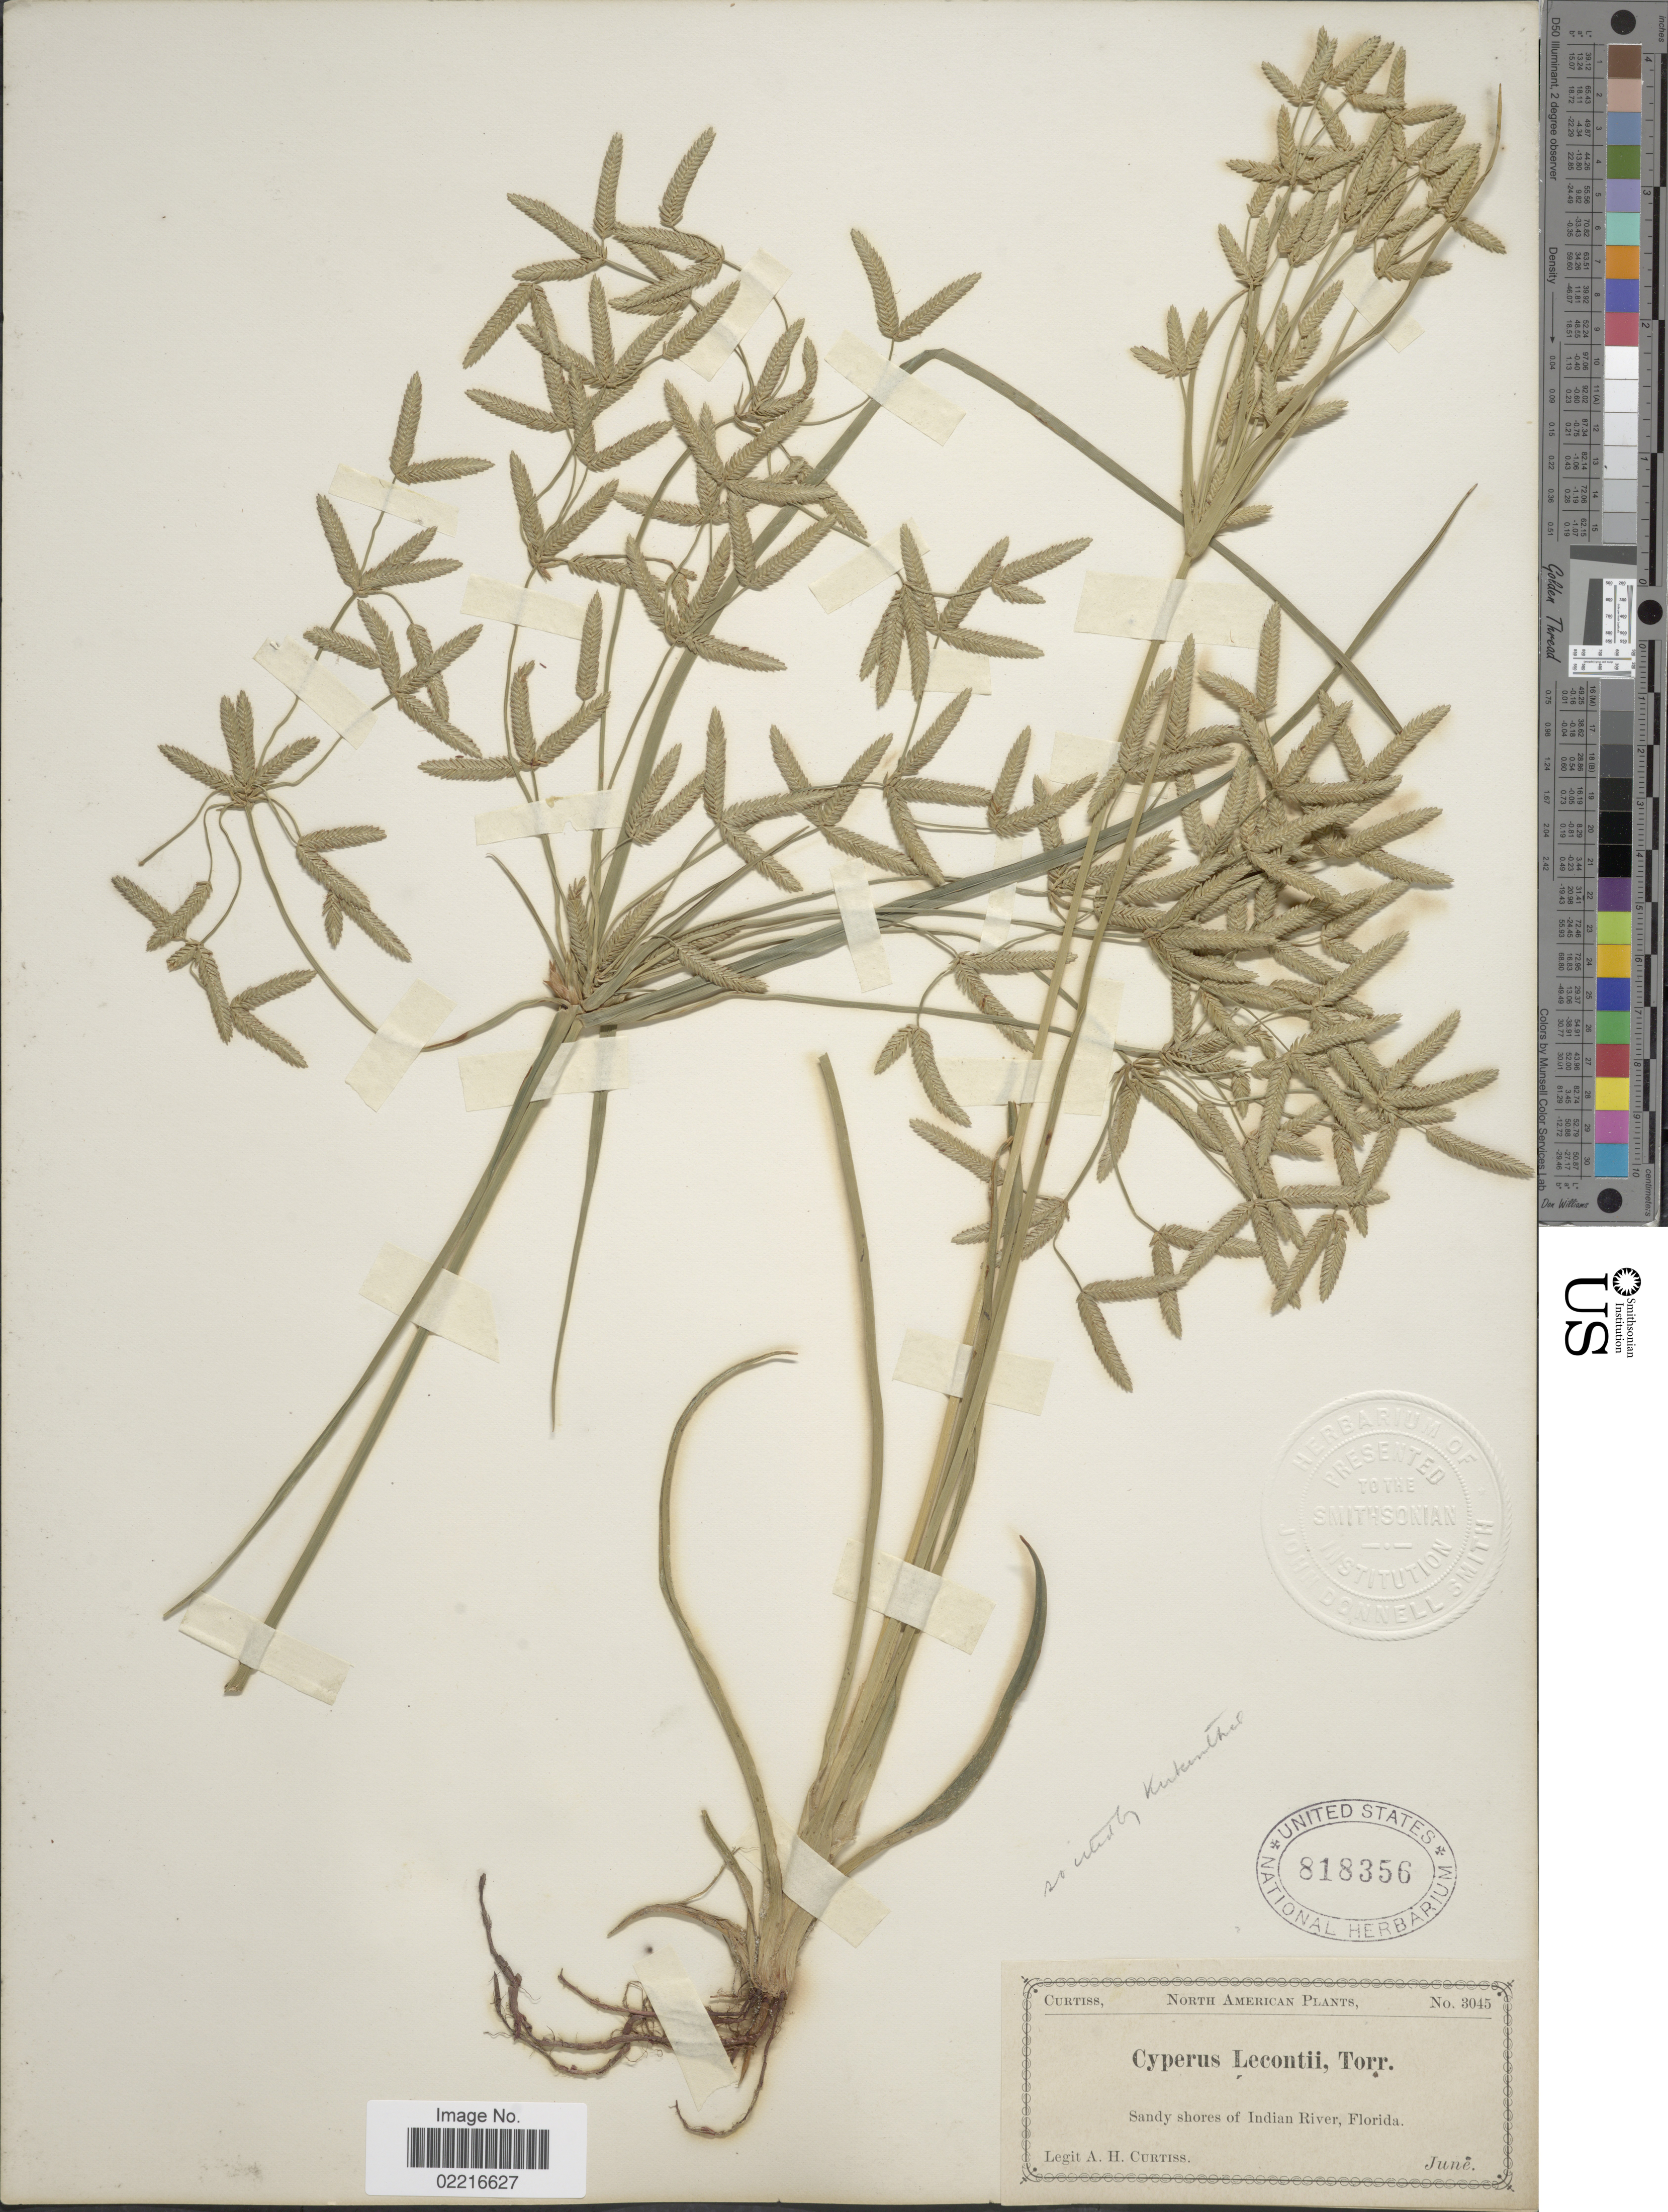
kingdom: Plantae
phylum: Tracheophyta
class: Liliopsida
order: Poales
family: Cyperaceae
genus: Cyperus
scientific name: Cyperus lecontei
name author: Torr. ex Steud.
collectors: A. H. Curtiss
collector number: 3045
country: United States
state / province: Florida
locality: Sandy shores of Indian River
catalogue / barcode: US 818356